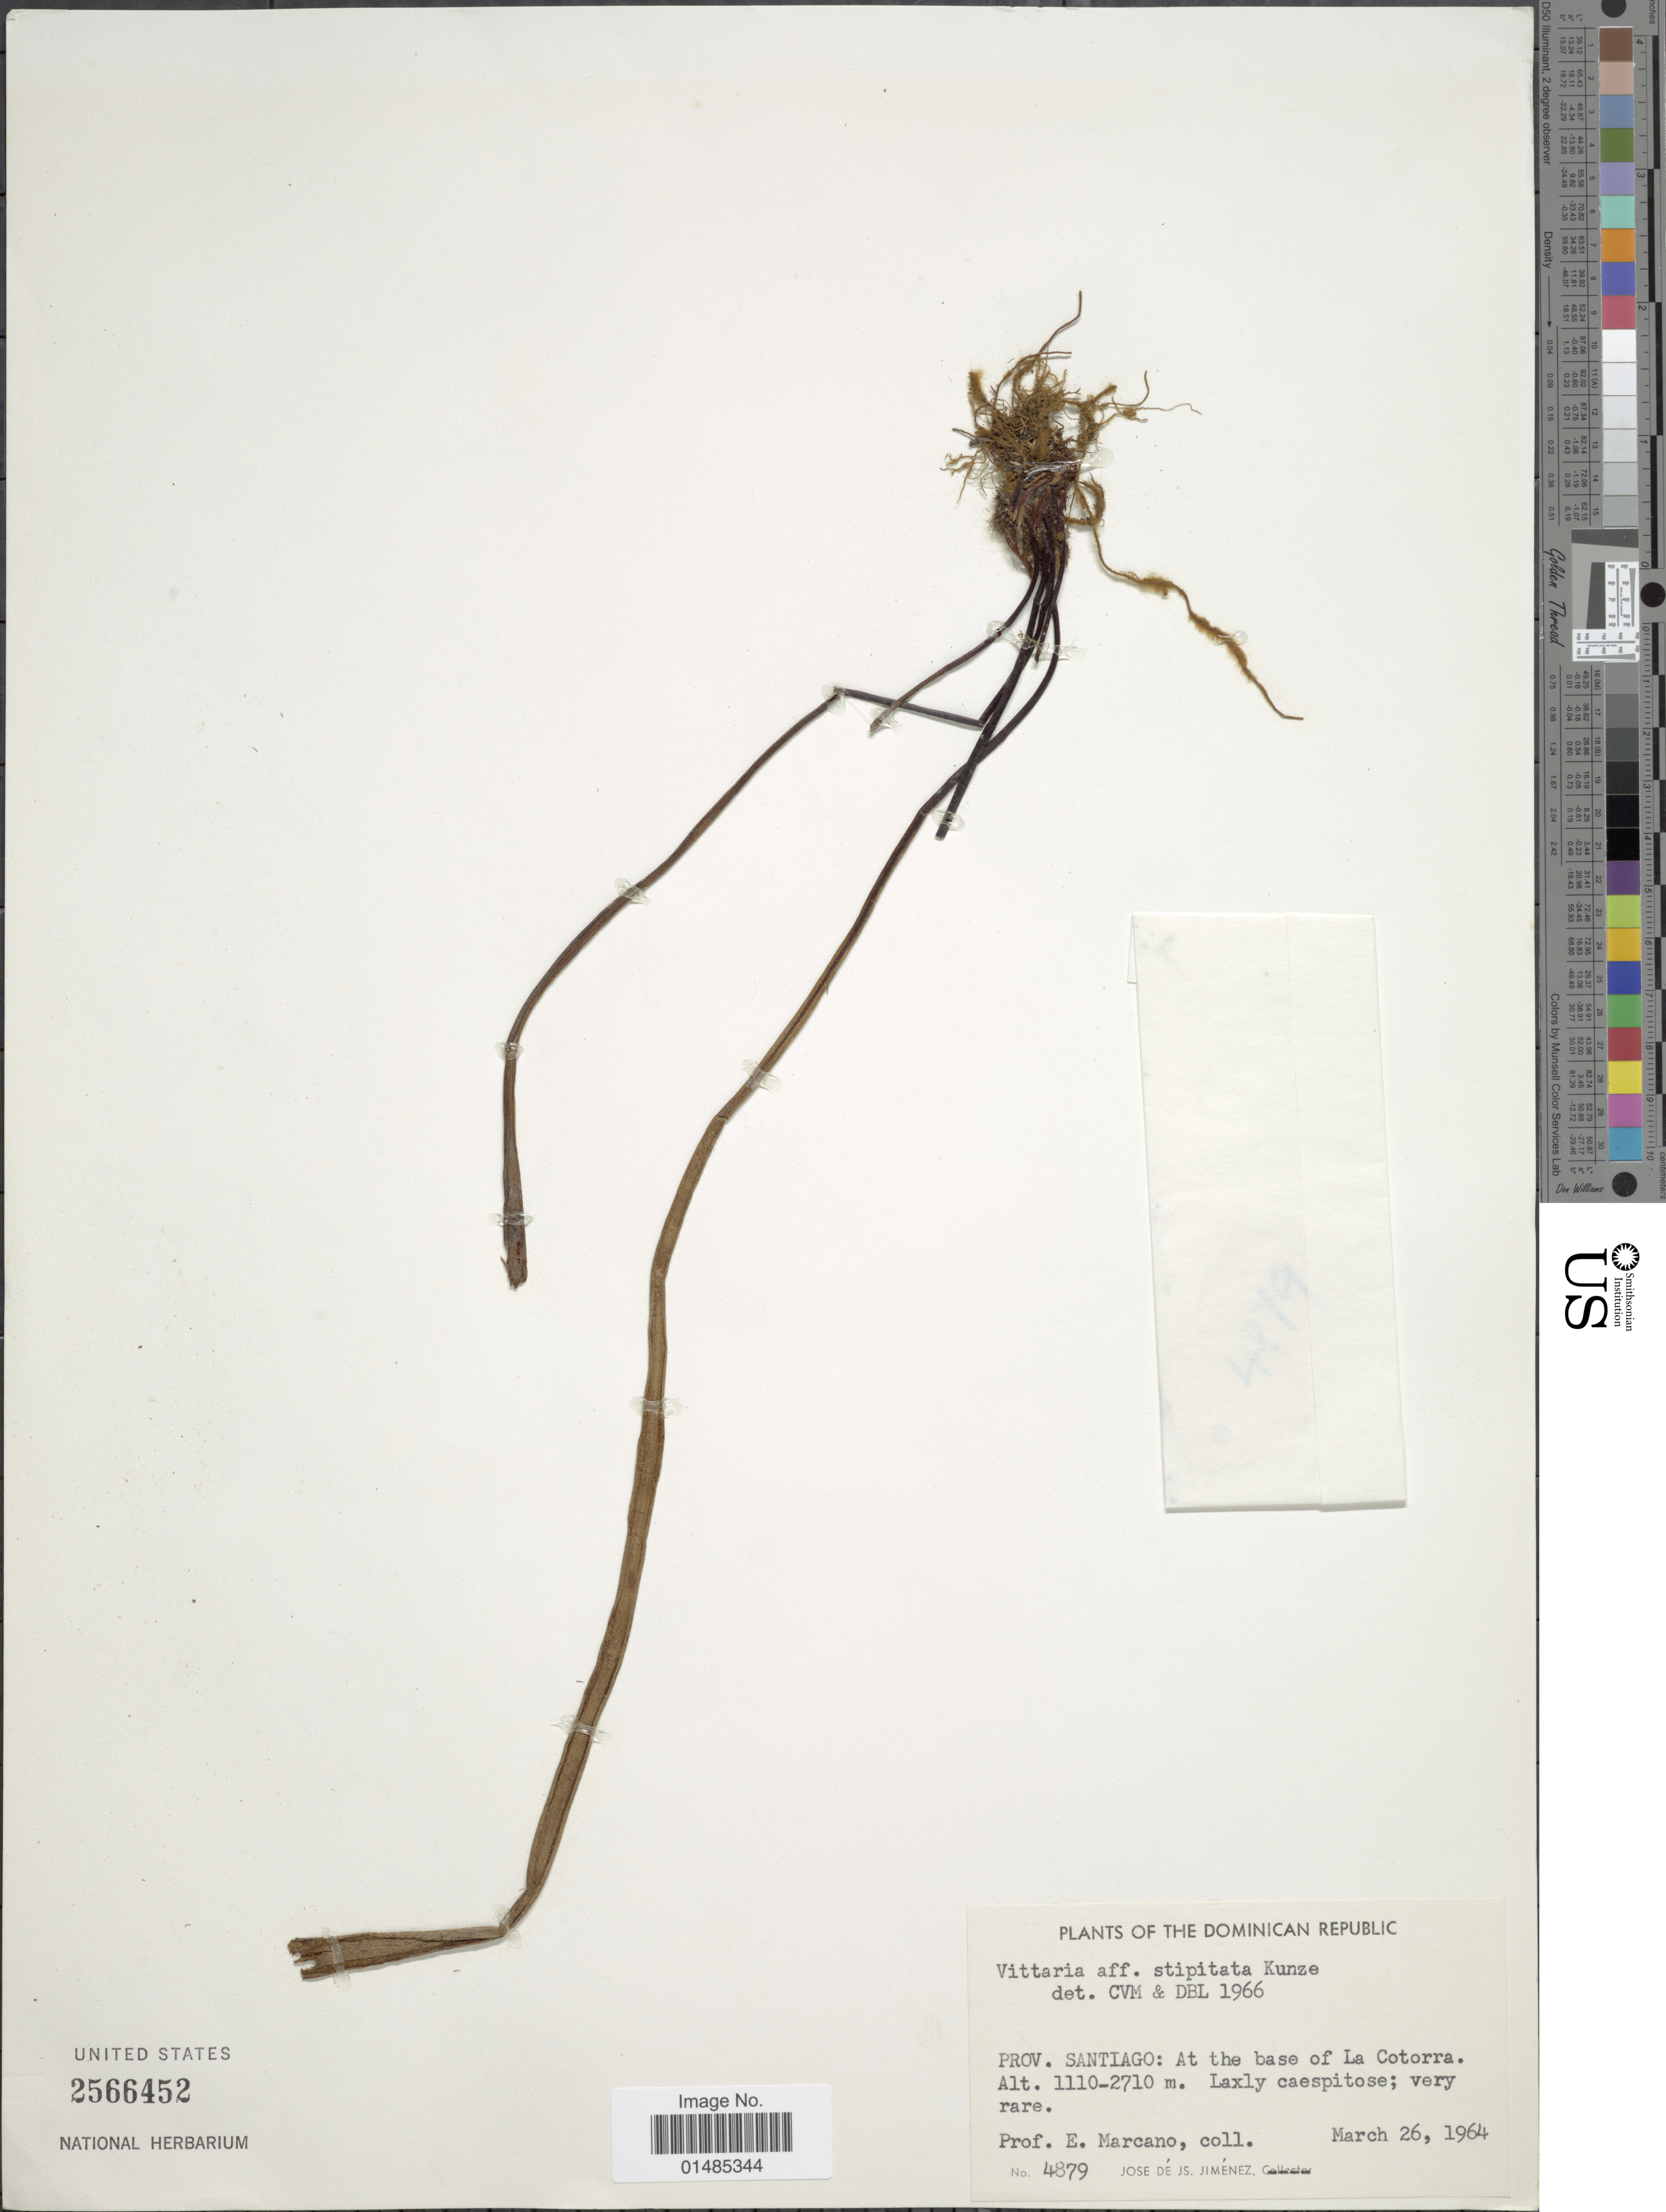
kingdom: Plantae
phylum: Tracheophyta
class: Polypodiopsida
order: Polypodiales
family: Pteridaceae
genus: Radiovittaria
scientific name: Radiovittaria stipitata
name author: (Kunze) E.H. Crane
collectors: E. J. Marcano F. & J. J. Jiménez Almonte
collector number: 4879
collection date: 1964-03-26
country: Dominican Republic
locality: Prov. Santiago: At the base of La Cotorra.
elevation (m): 1110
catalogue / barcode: US 2566452